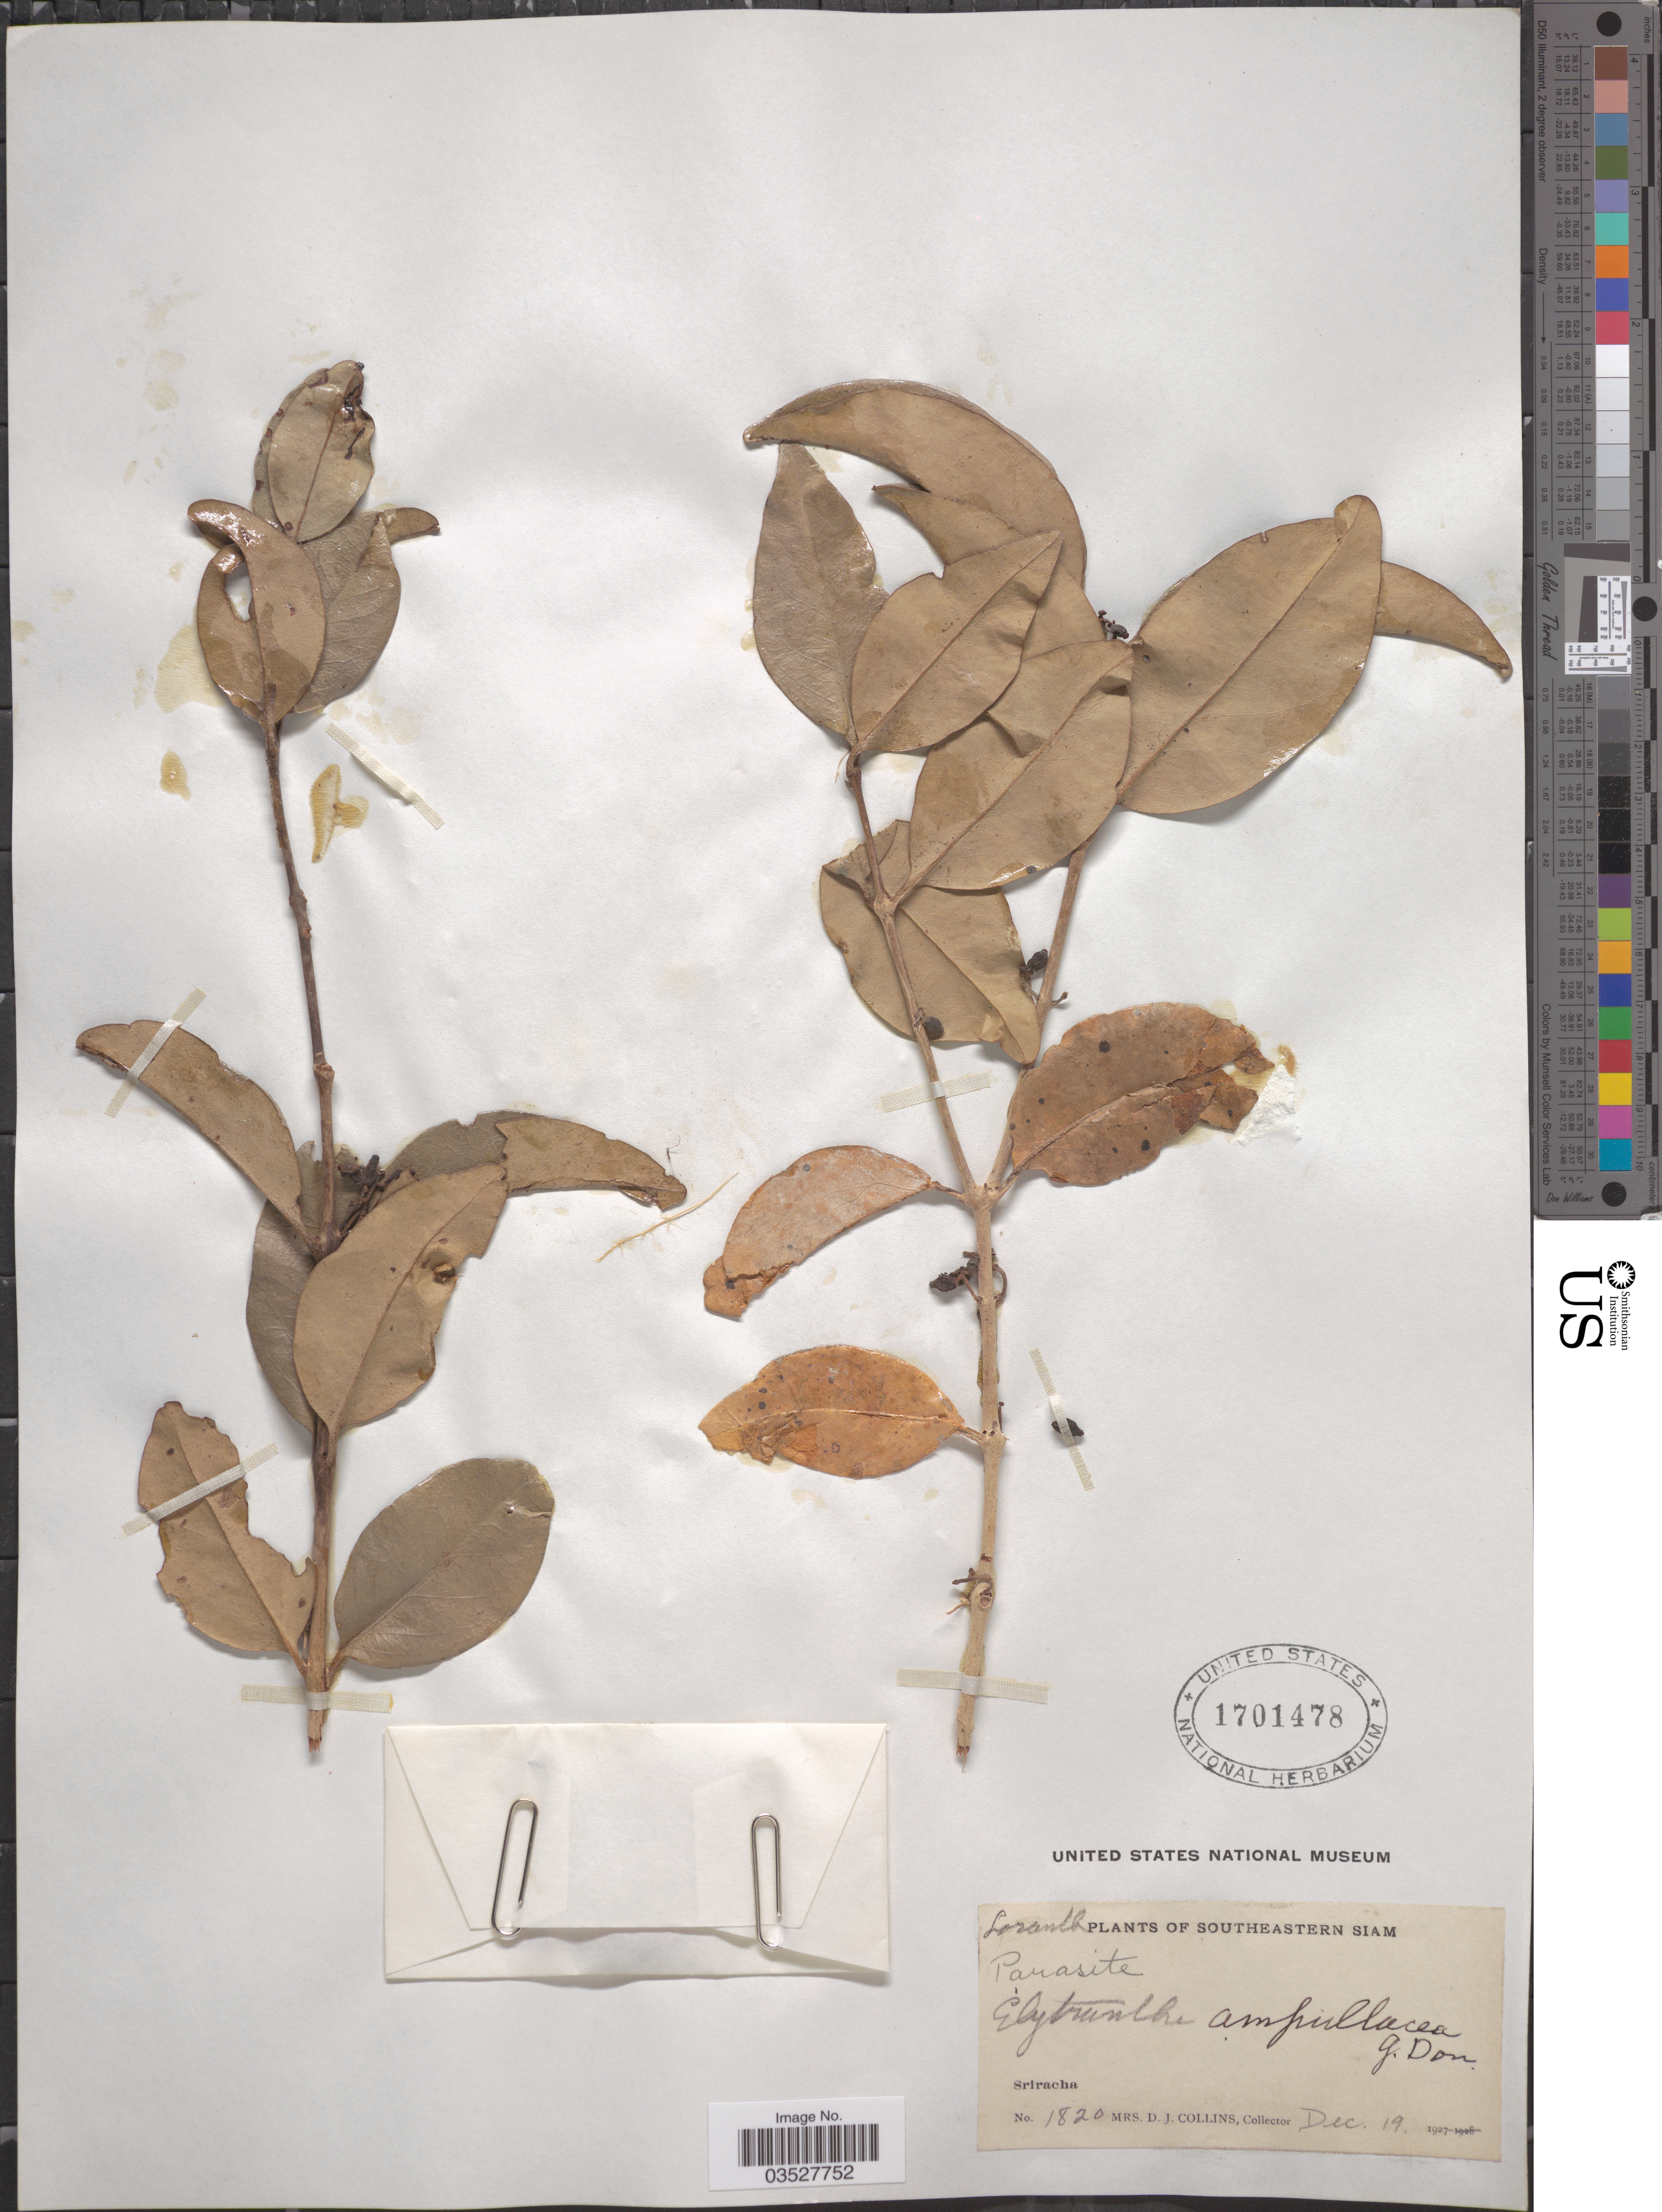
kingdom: Plantae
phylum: Tracheophyta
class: Magnoliopsida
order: Santalales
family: Loranthaceae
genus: Elytranthe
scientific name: Elytranthe ampullacea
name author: (Roxb.) G. Don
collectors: Mrs. D. J. Collins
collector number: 1820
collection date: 1927-12-19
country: Thailand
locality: Southeastern Siam. Sriracha.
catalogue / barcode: US 1701478